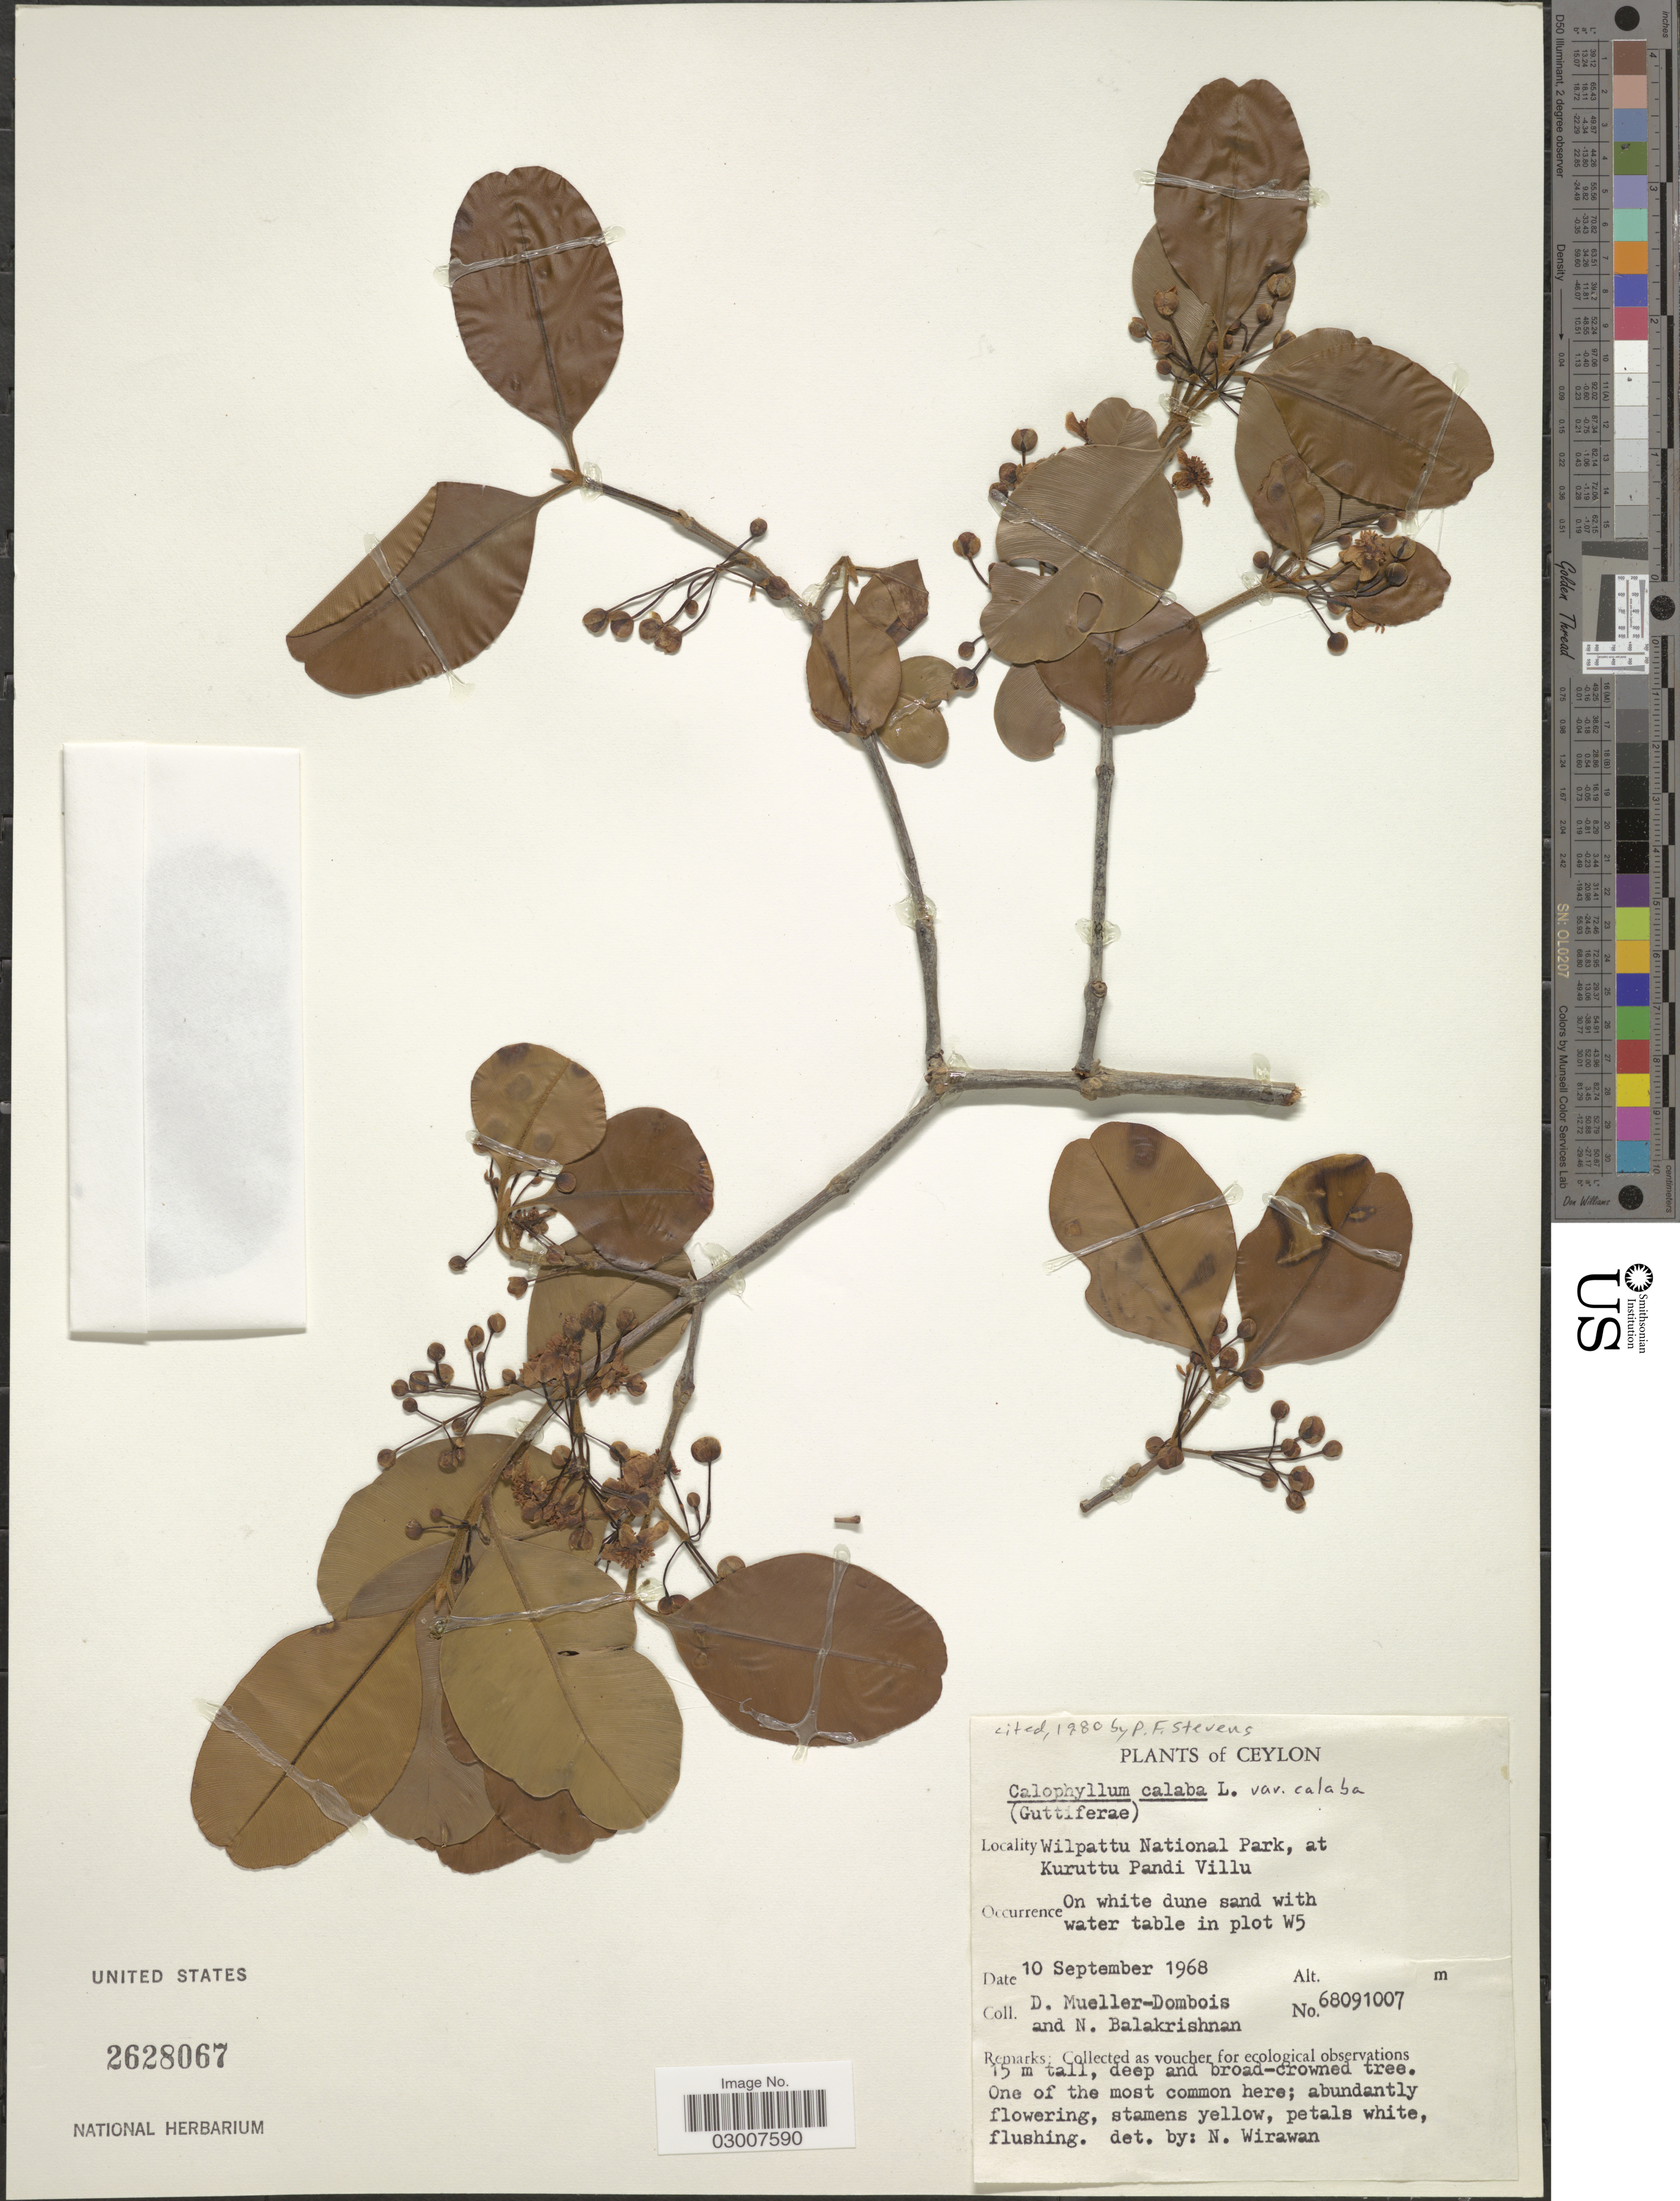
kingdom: Plantae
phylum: Tracheophyta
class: Magnoliopsida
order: Malpighiales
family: Calophyllaceae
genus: Calophyllum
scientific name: Calophyllum calaba var. calaba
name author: L.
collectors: D. Mueller-Dombois & N. Balakrishnan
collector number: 68091007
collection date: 1968-09-10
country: Sri Lanka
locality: Wilpattu National Park, at Kuruttu Pandi Villu. In plot W5.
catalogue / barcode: US 2628067